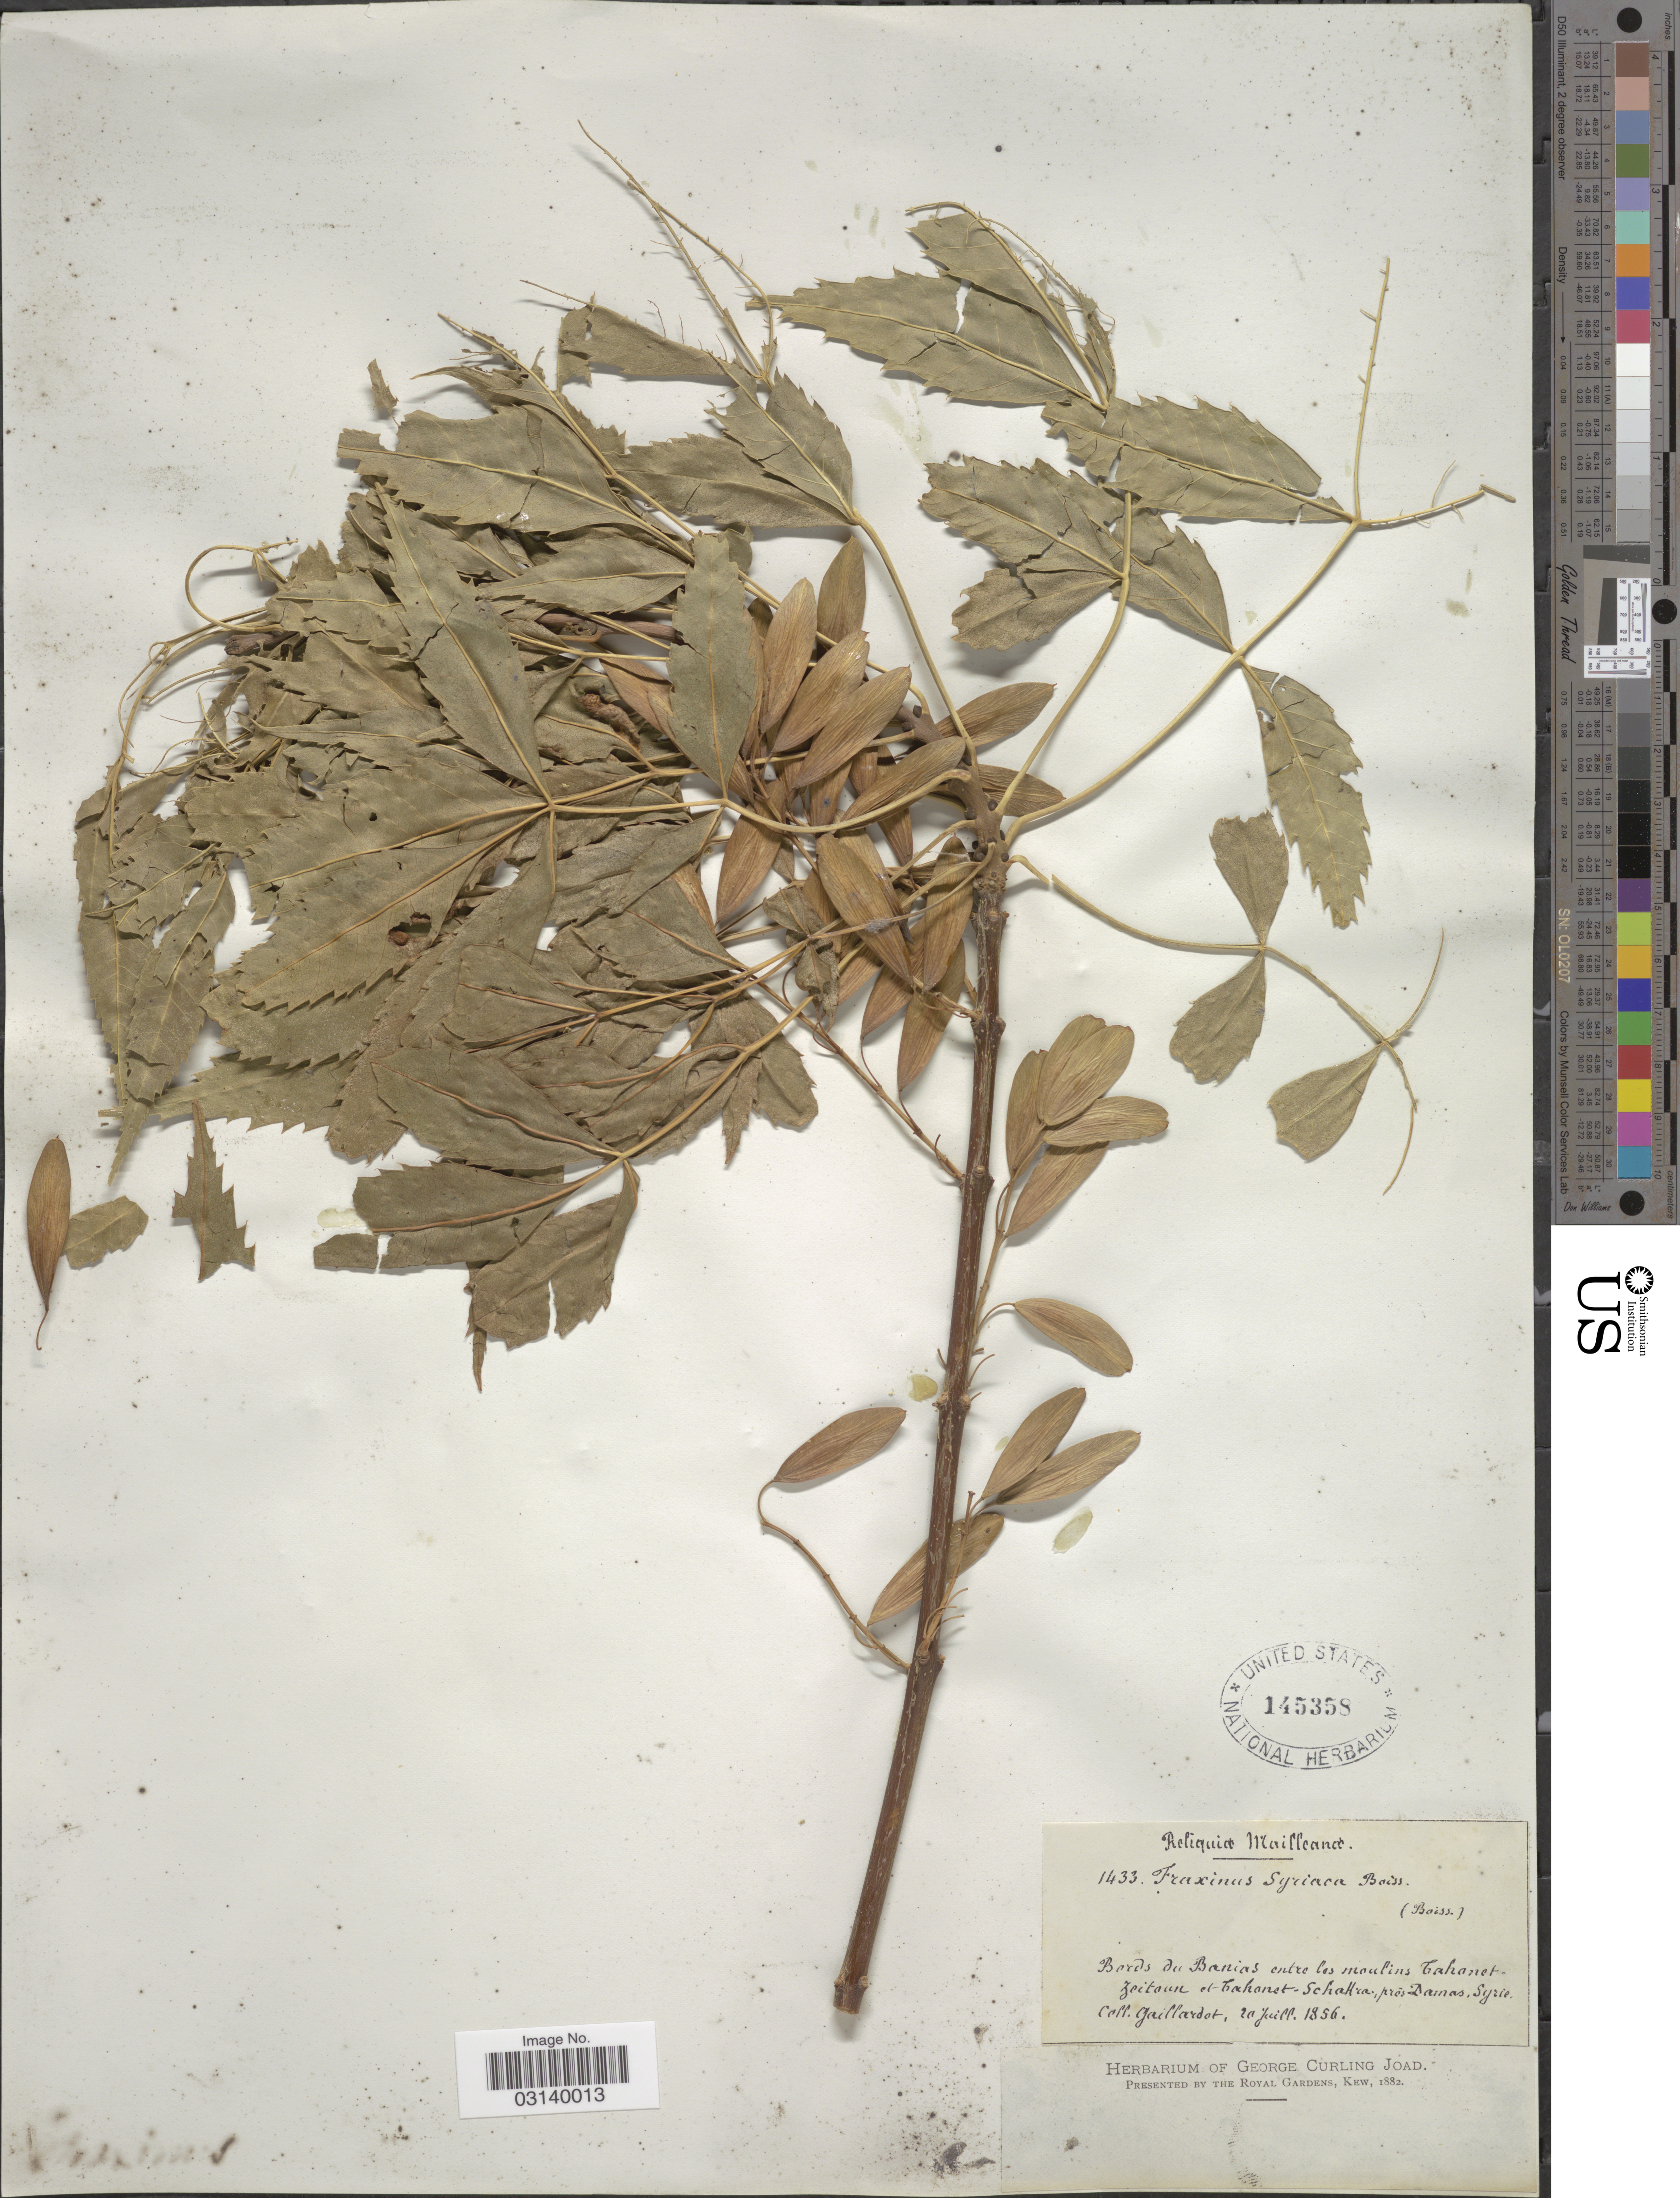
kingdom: Plantae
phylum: Tracheophyta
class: Magnoliopsida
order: Lamiales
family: Oleaceae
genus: Fraxinus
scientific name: Fraxinus syriaca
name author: Boiss.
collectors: Gaillardot, --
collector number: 1433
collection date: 1856-07-20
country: Syria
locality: Bords du Banias entre los moulins Cahanet-Zeitoun et Cahanet-Schattra, près Damas. [interpreted]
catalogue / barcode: US 145358